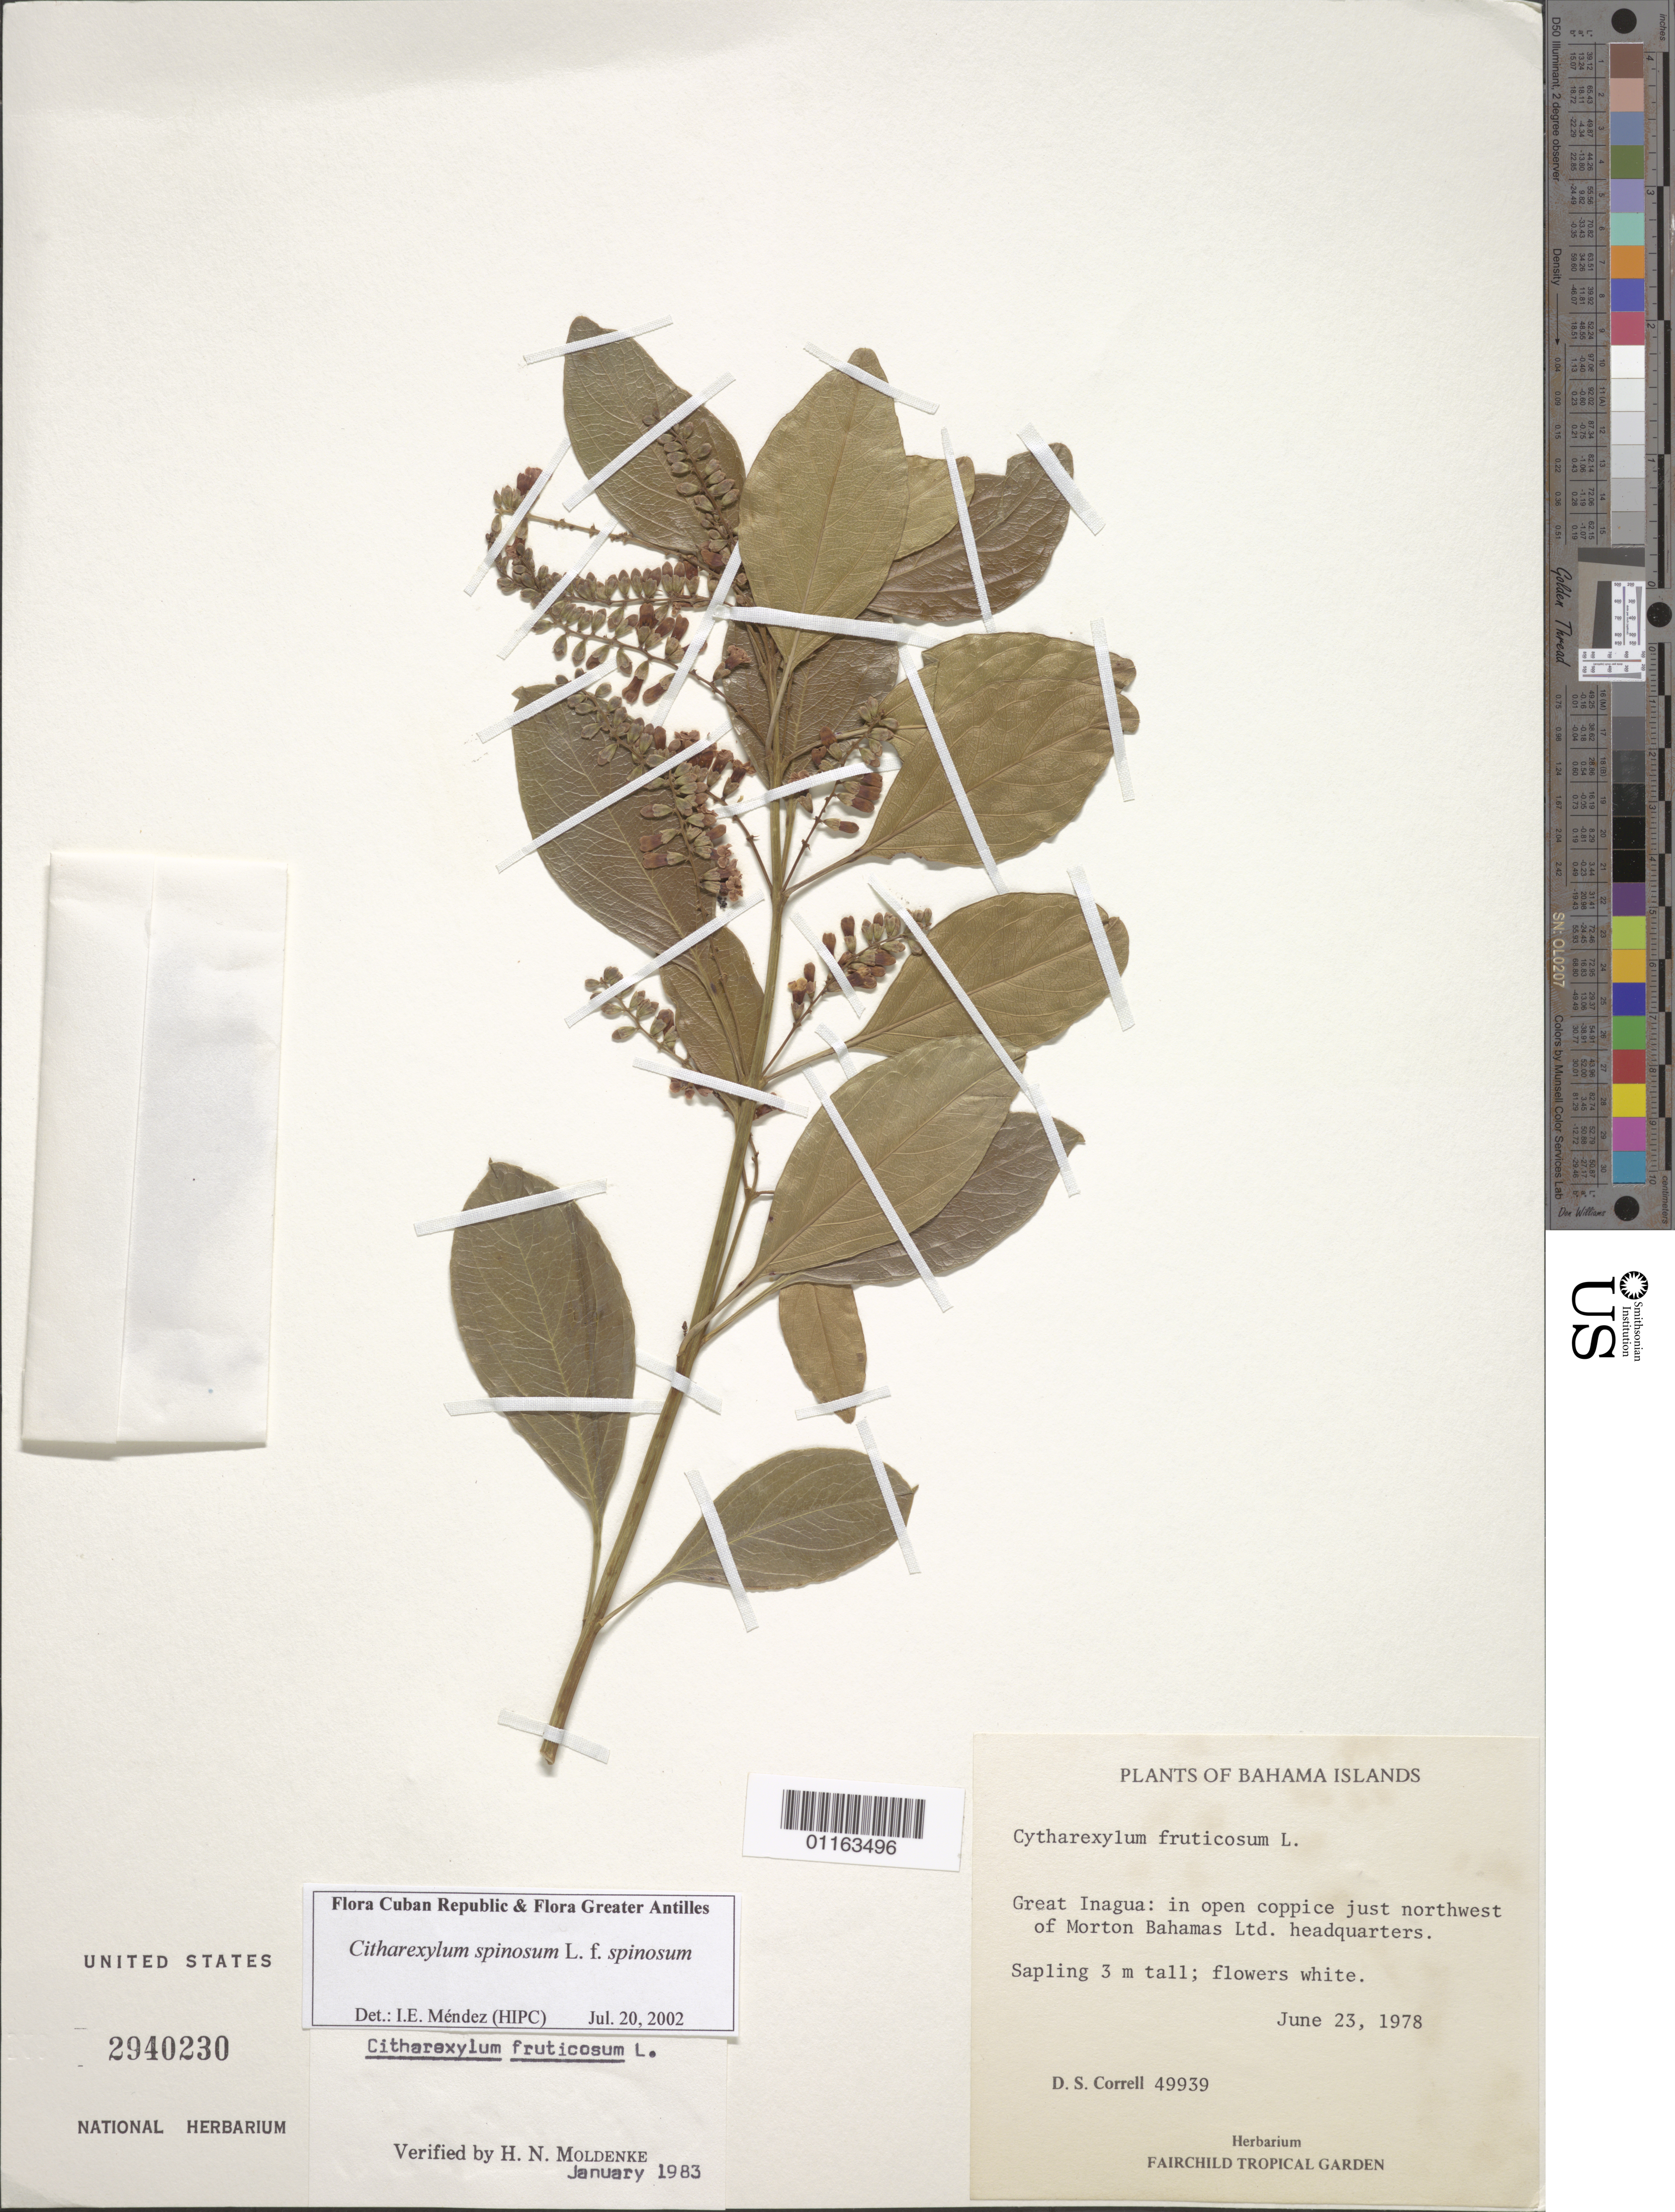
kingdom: Plantae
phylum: Tracheophyta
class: Magnoliopsida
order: Lamiales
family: Verbenaceae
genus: Citharexylum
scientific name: Citharexylum spinosum f. spinosum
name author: L.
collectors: D. S. Correll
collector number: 49939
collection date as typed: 23 Jun 1978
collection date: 1978-06-23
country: Bahamas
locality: Great Inagua: in open coppice just northwest of Morton Bahamas Ltd. headquarters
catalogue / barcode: US 2940230